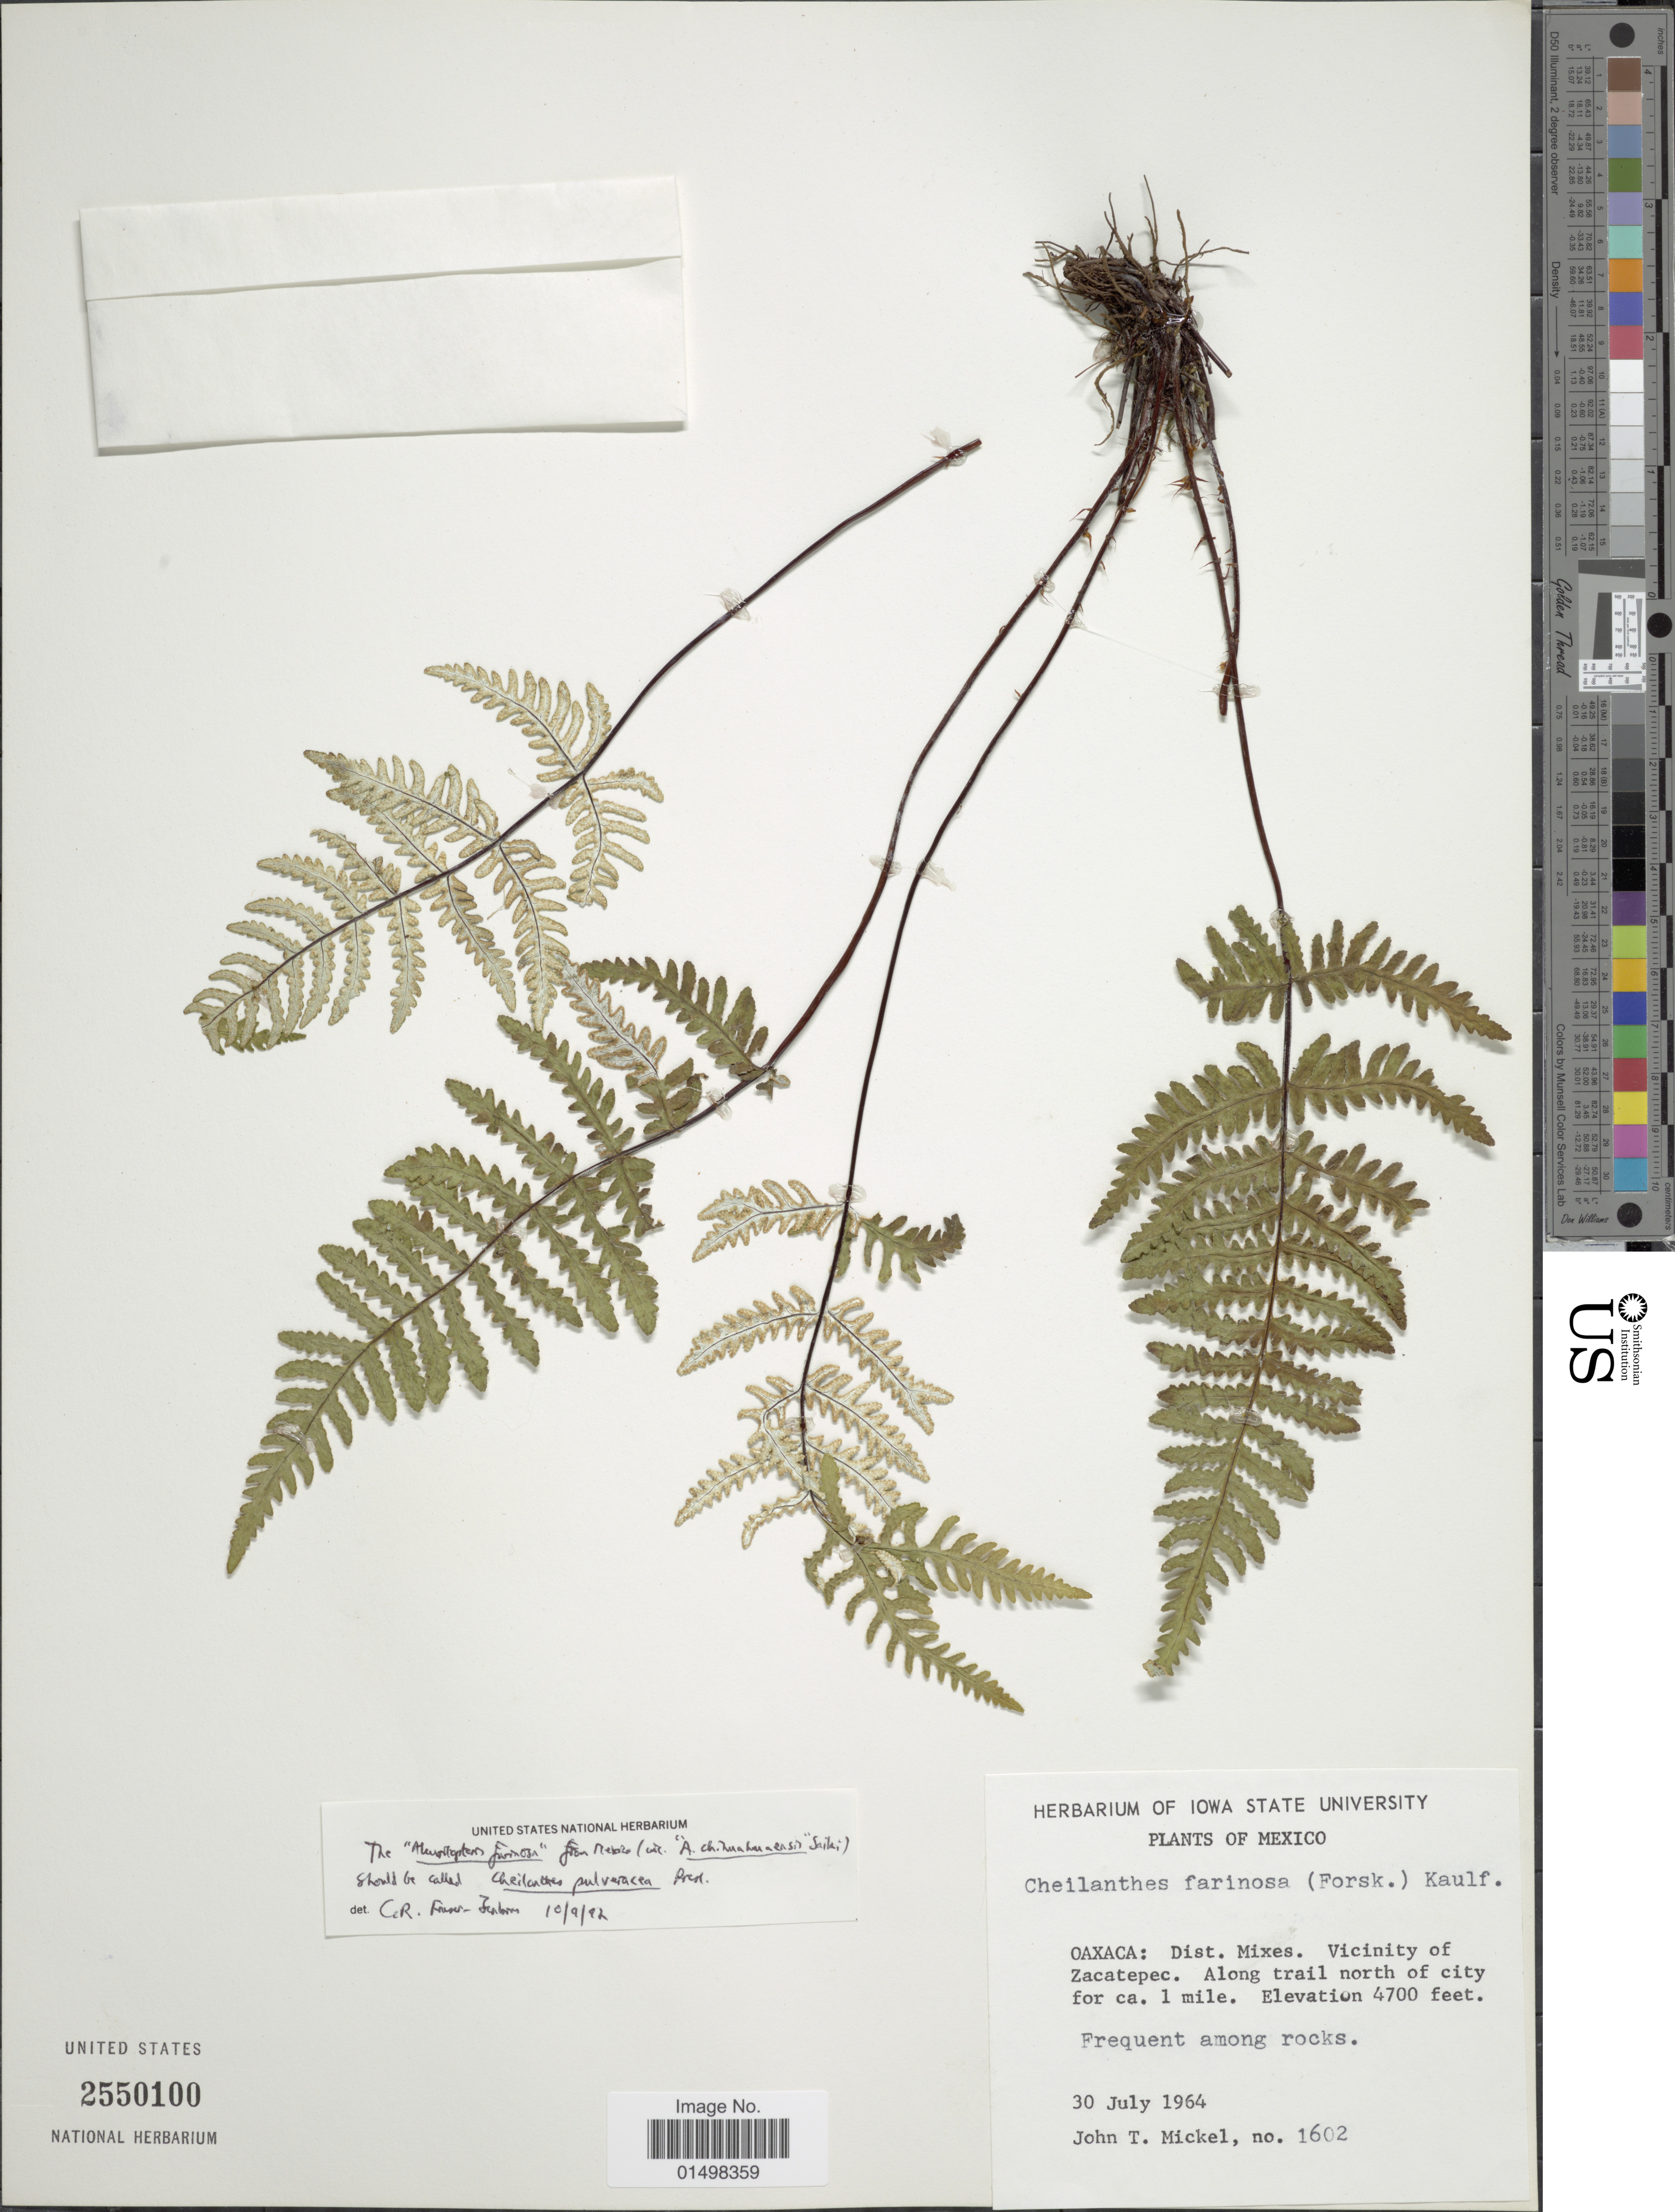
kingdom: Plantae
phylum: Tracheophyta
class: Polypodiopsida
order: Polypodiales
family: Pteridaceae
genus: Aleuritopteris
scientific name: Aleuritopteris farinosa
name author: (Forssk.) Fée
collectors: J. T. Mickel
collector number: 1602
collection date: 1964-07-30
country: Mexico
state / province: Oaxaca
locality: Dist. Mixes. Vicinity of Zacatepec. Along trail north of city for ca. 1 mile.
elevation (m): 1433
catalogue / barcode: US 2550100